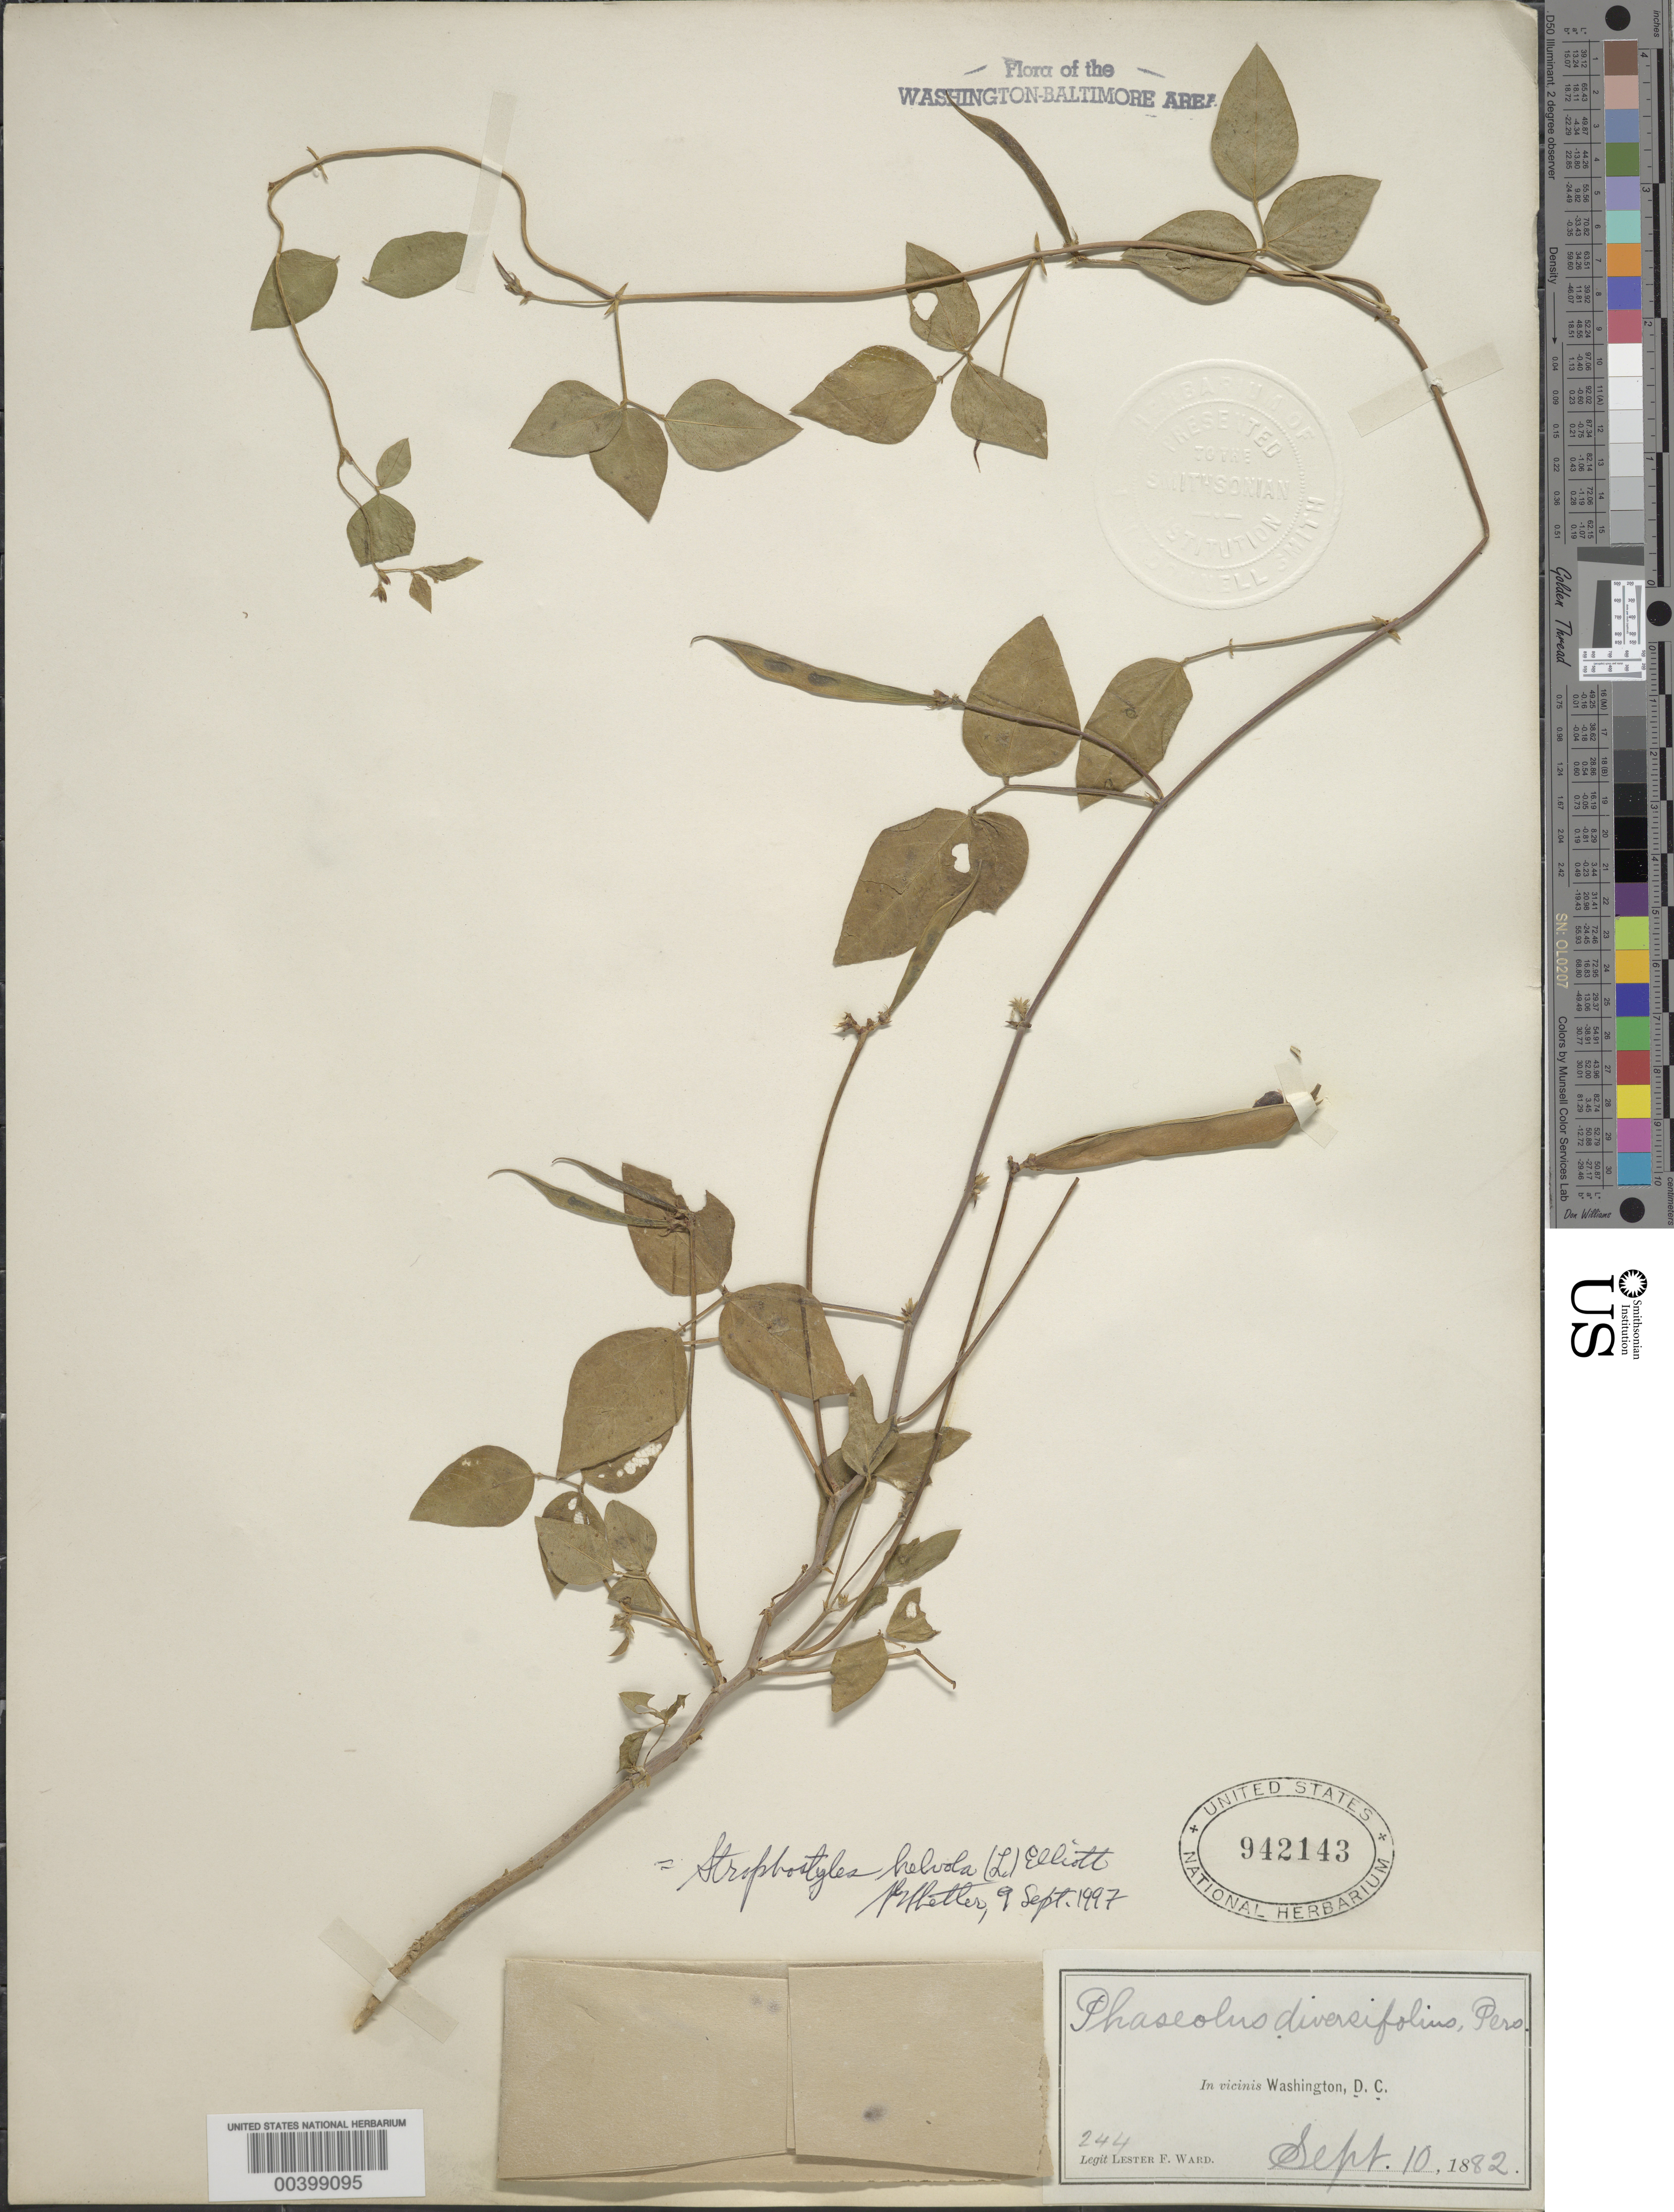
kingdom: Plantae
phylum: Tracheophyta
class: Magnoliopsida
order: Fabales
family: Fabaceae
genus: Strophostyles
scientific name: Strophostyles helvola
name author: (L.) Elliott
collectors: L. F. Ward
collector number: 244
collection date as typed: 10 Sep 1882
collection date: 1882-09-10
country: United States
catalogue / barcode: US 942143